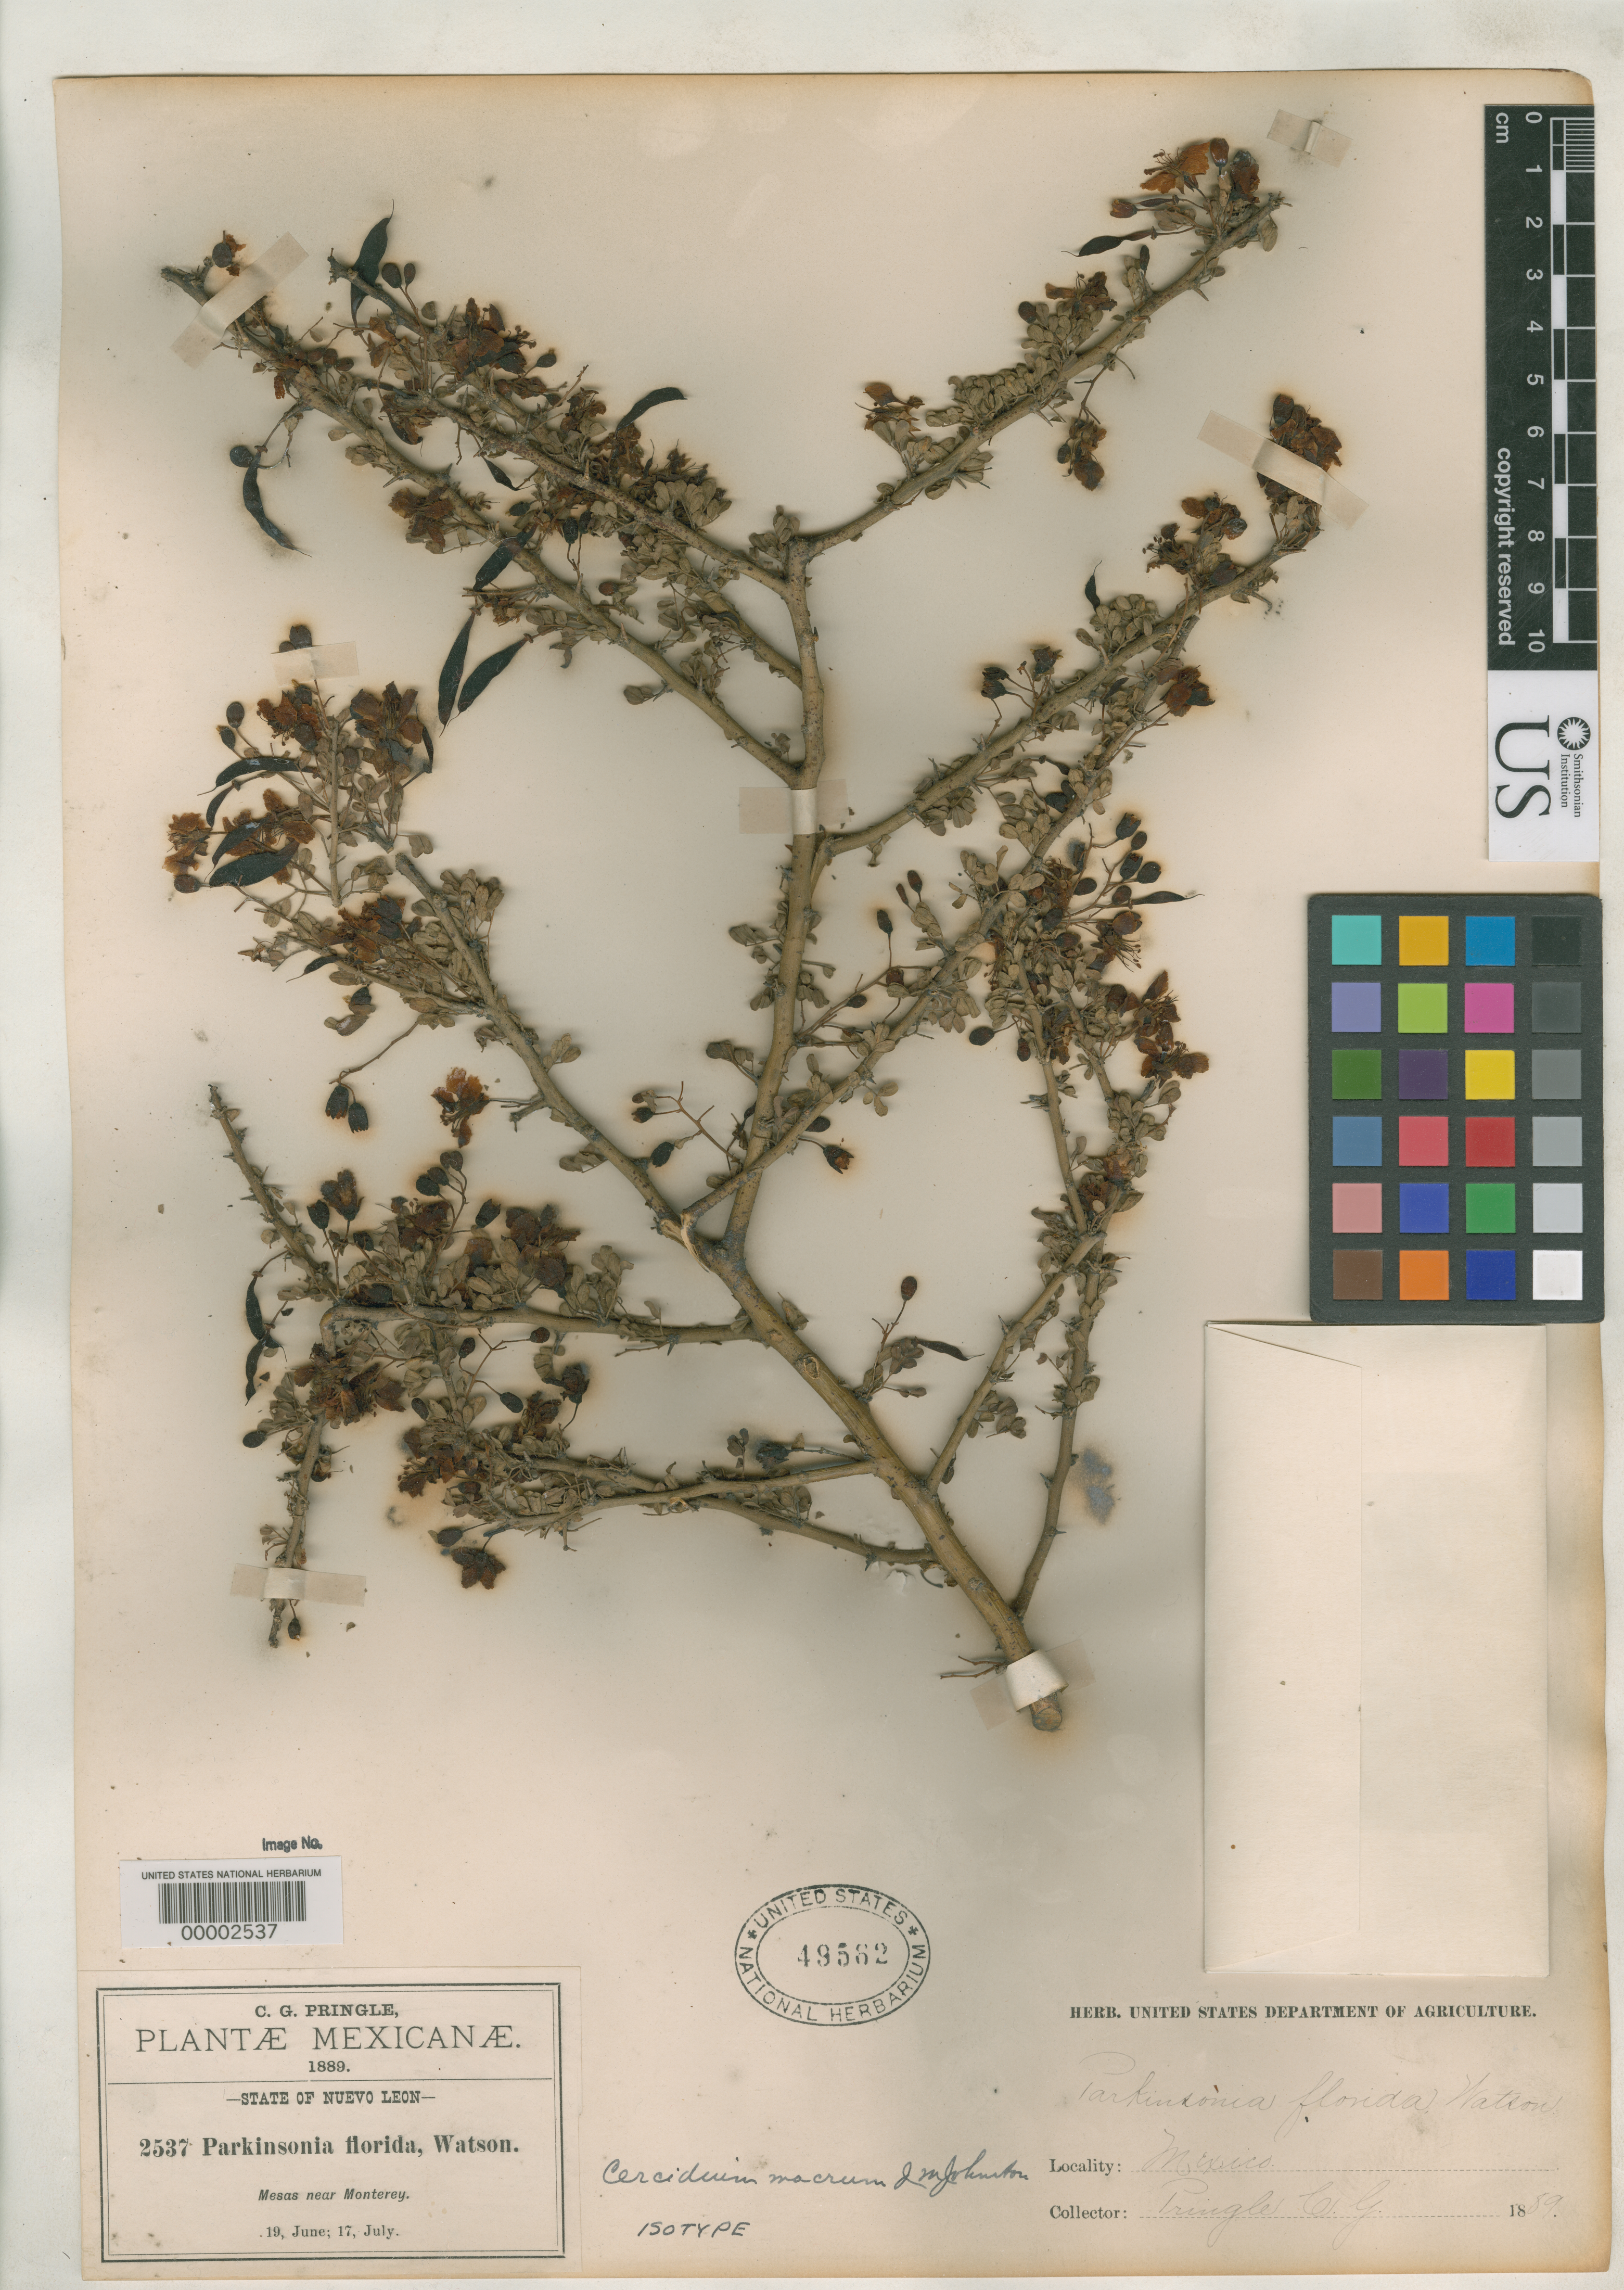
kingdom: Plantae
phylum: Tracheophyta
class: Magnoliopsida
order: Fabales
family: Fabaceae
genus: Cercidium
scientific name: Cercidium macrum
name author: I.M. Johnst.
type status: Isotype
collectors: C. G. Pringle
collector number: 2537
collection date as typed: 1889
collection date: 1889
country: Mexico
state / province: Nuevo León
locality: Near Monterrey.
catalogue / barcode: US 49582